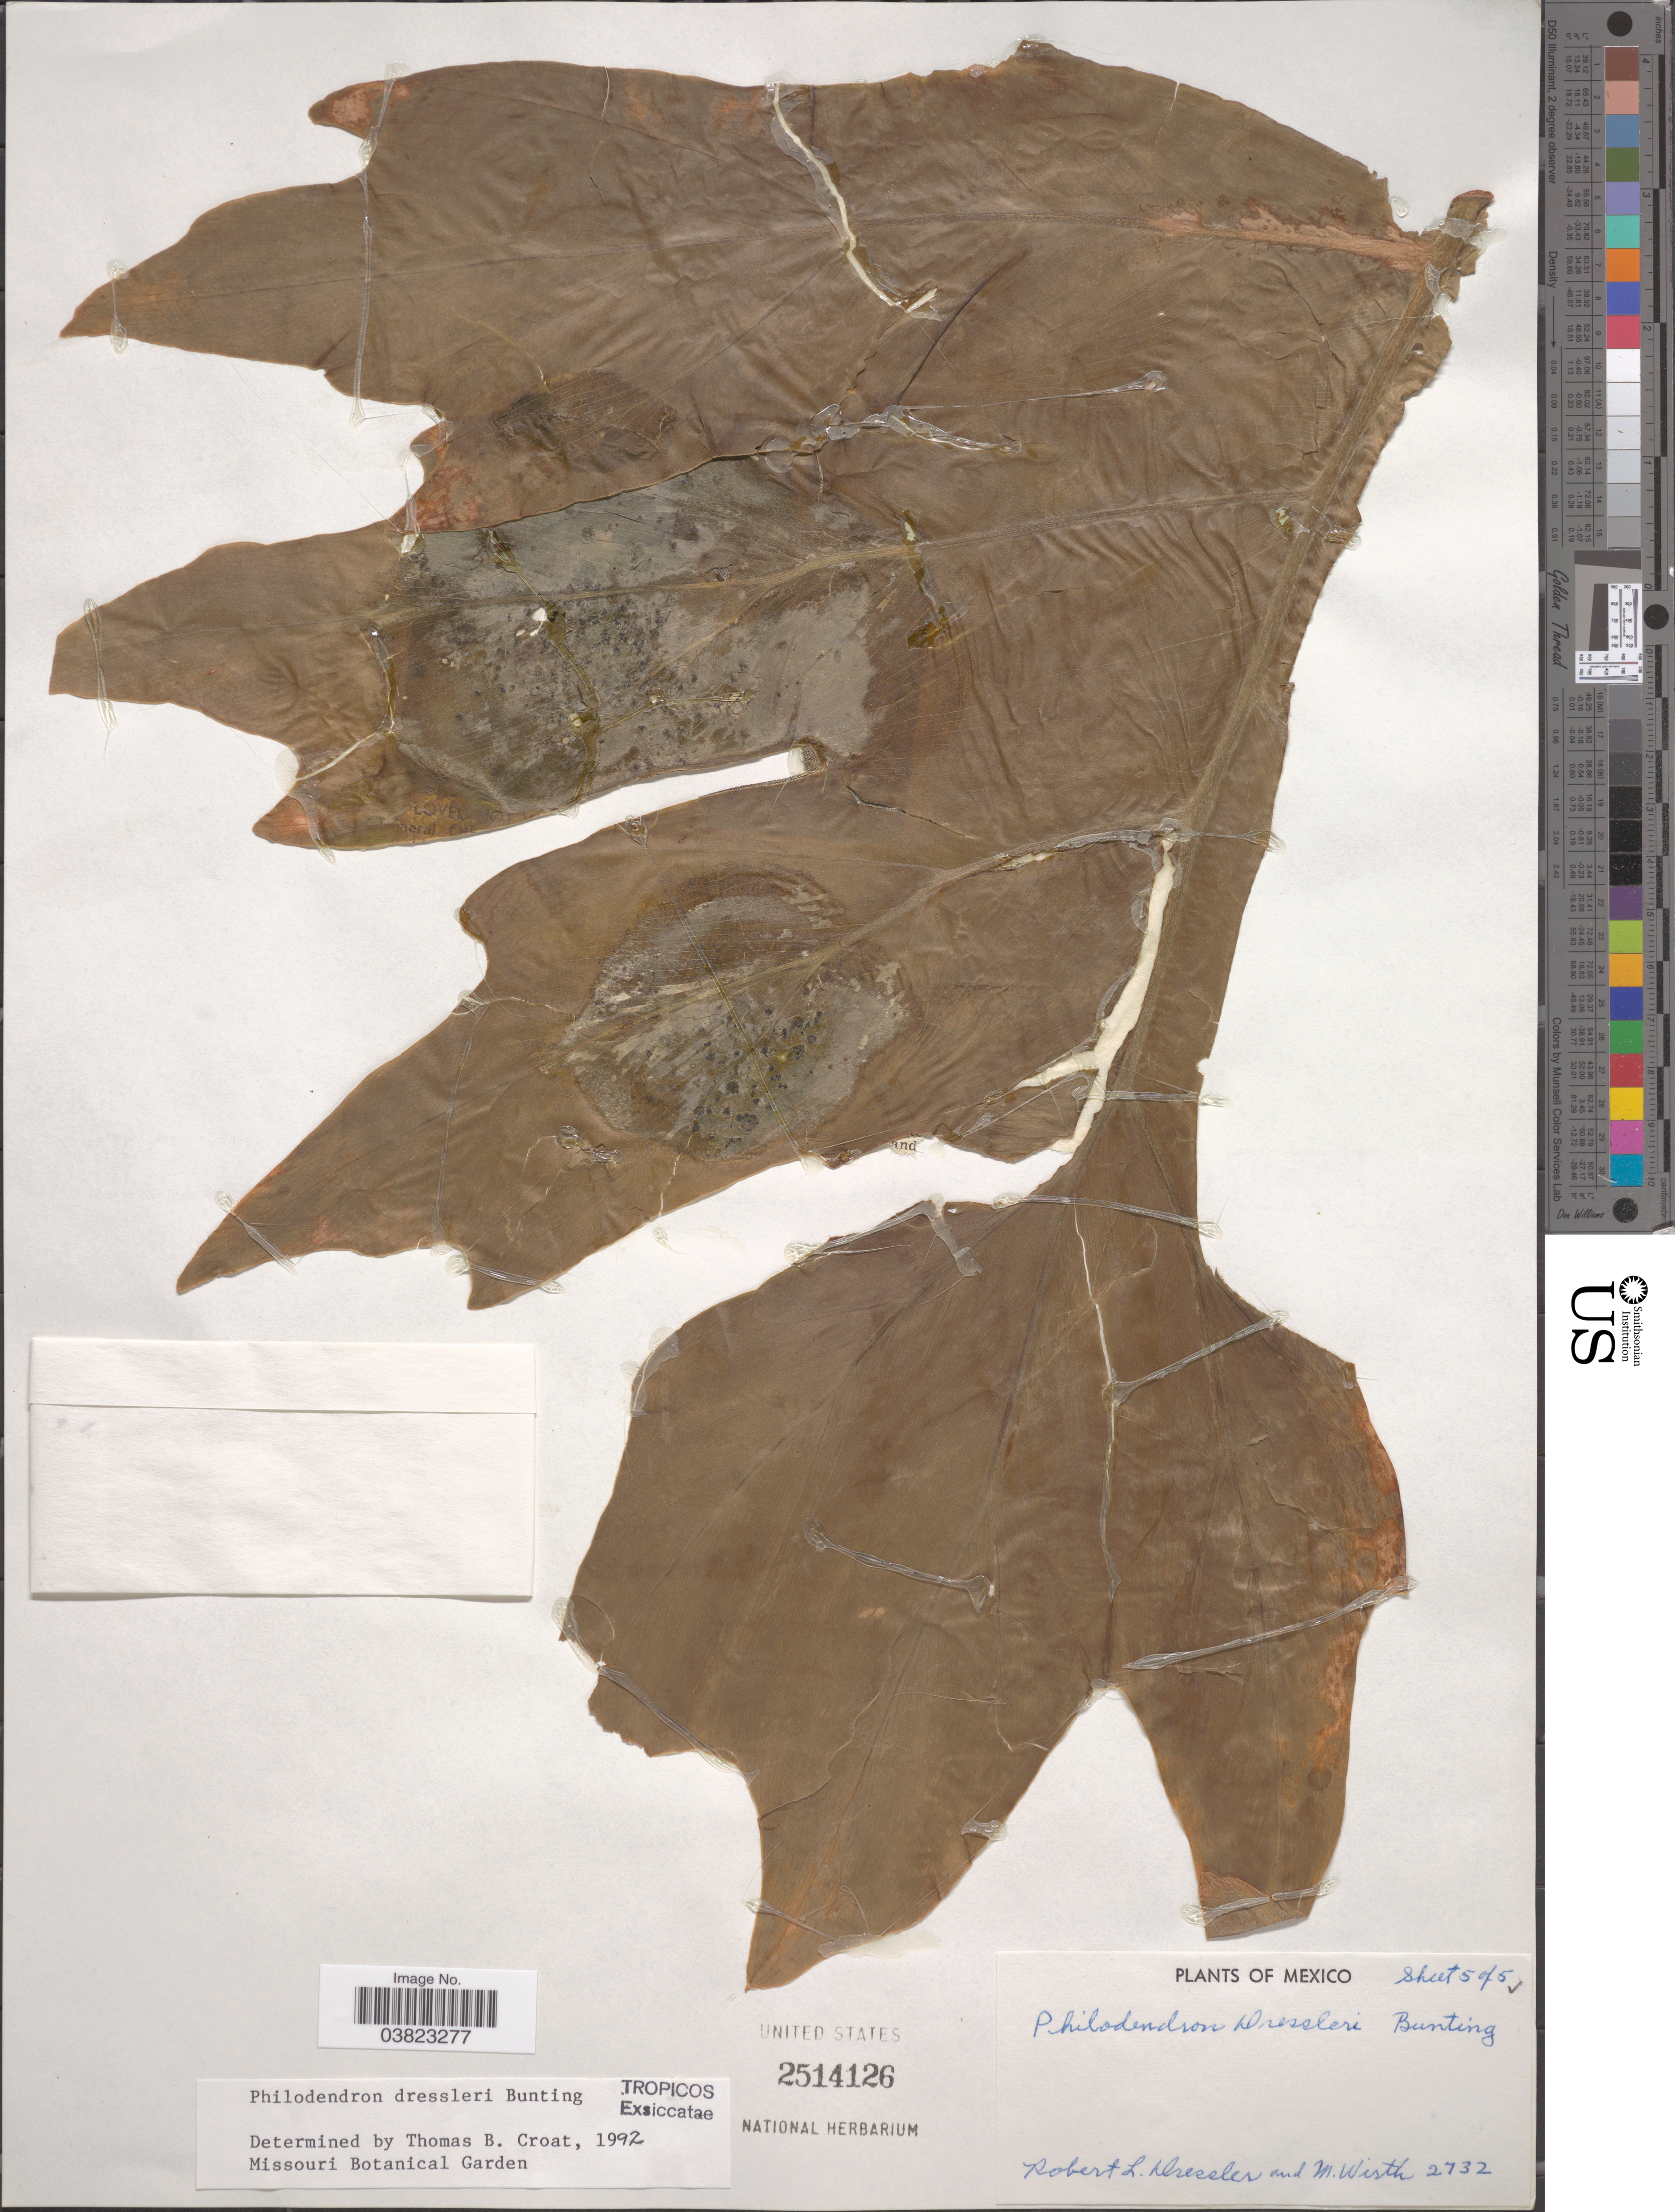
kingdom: Plantae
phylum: Tracheophyta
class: Liliopsida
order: Alismatales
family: Araceae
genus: Philodendron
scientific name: Philodendron dressleri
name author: G.S. Bunting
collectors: R. Dressler & M. Wirth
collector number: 2732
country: Mexico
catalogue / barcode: US 2514126